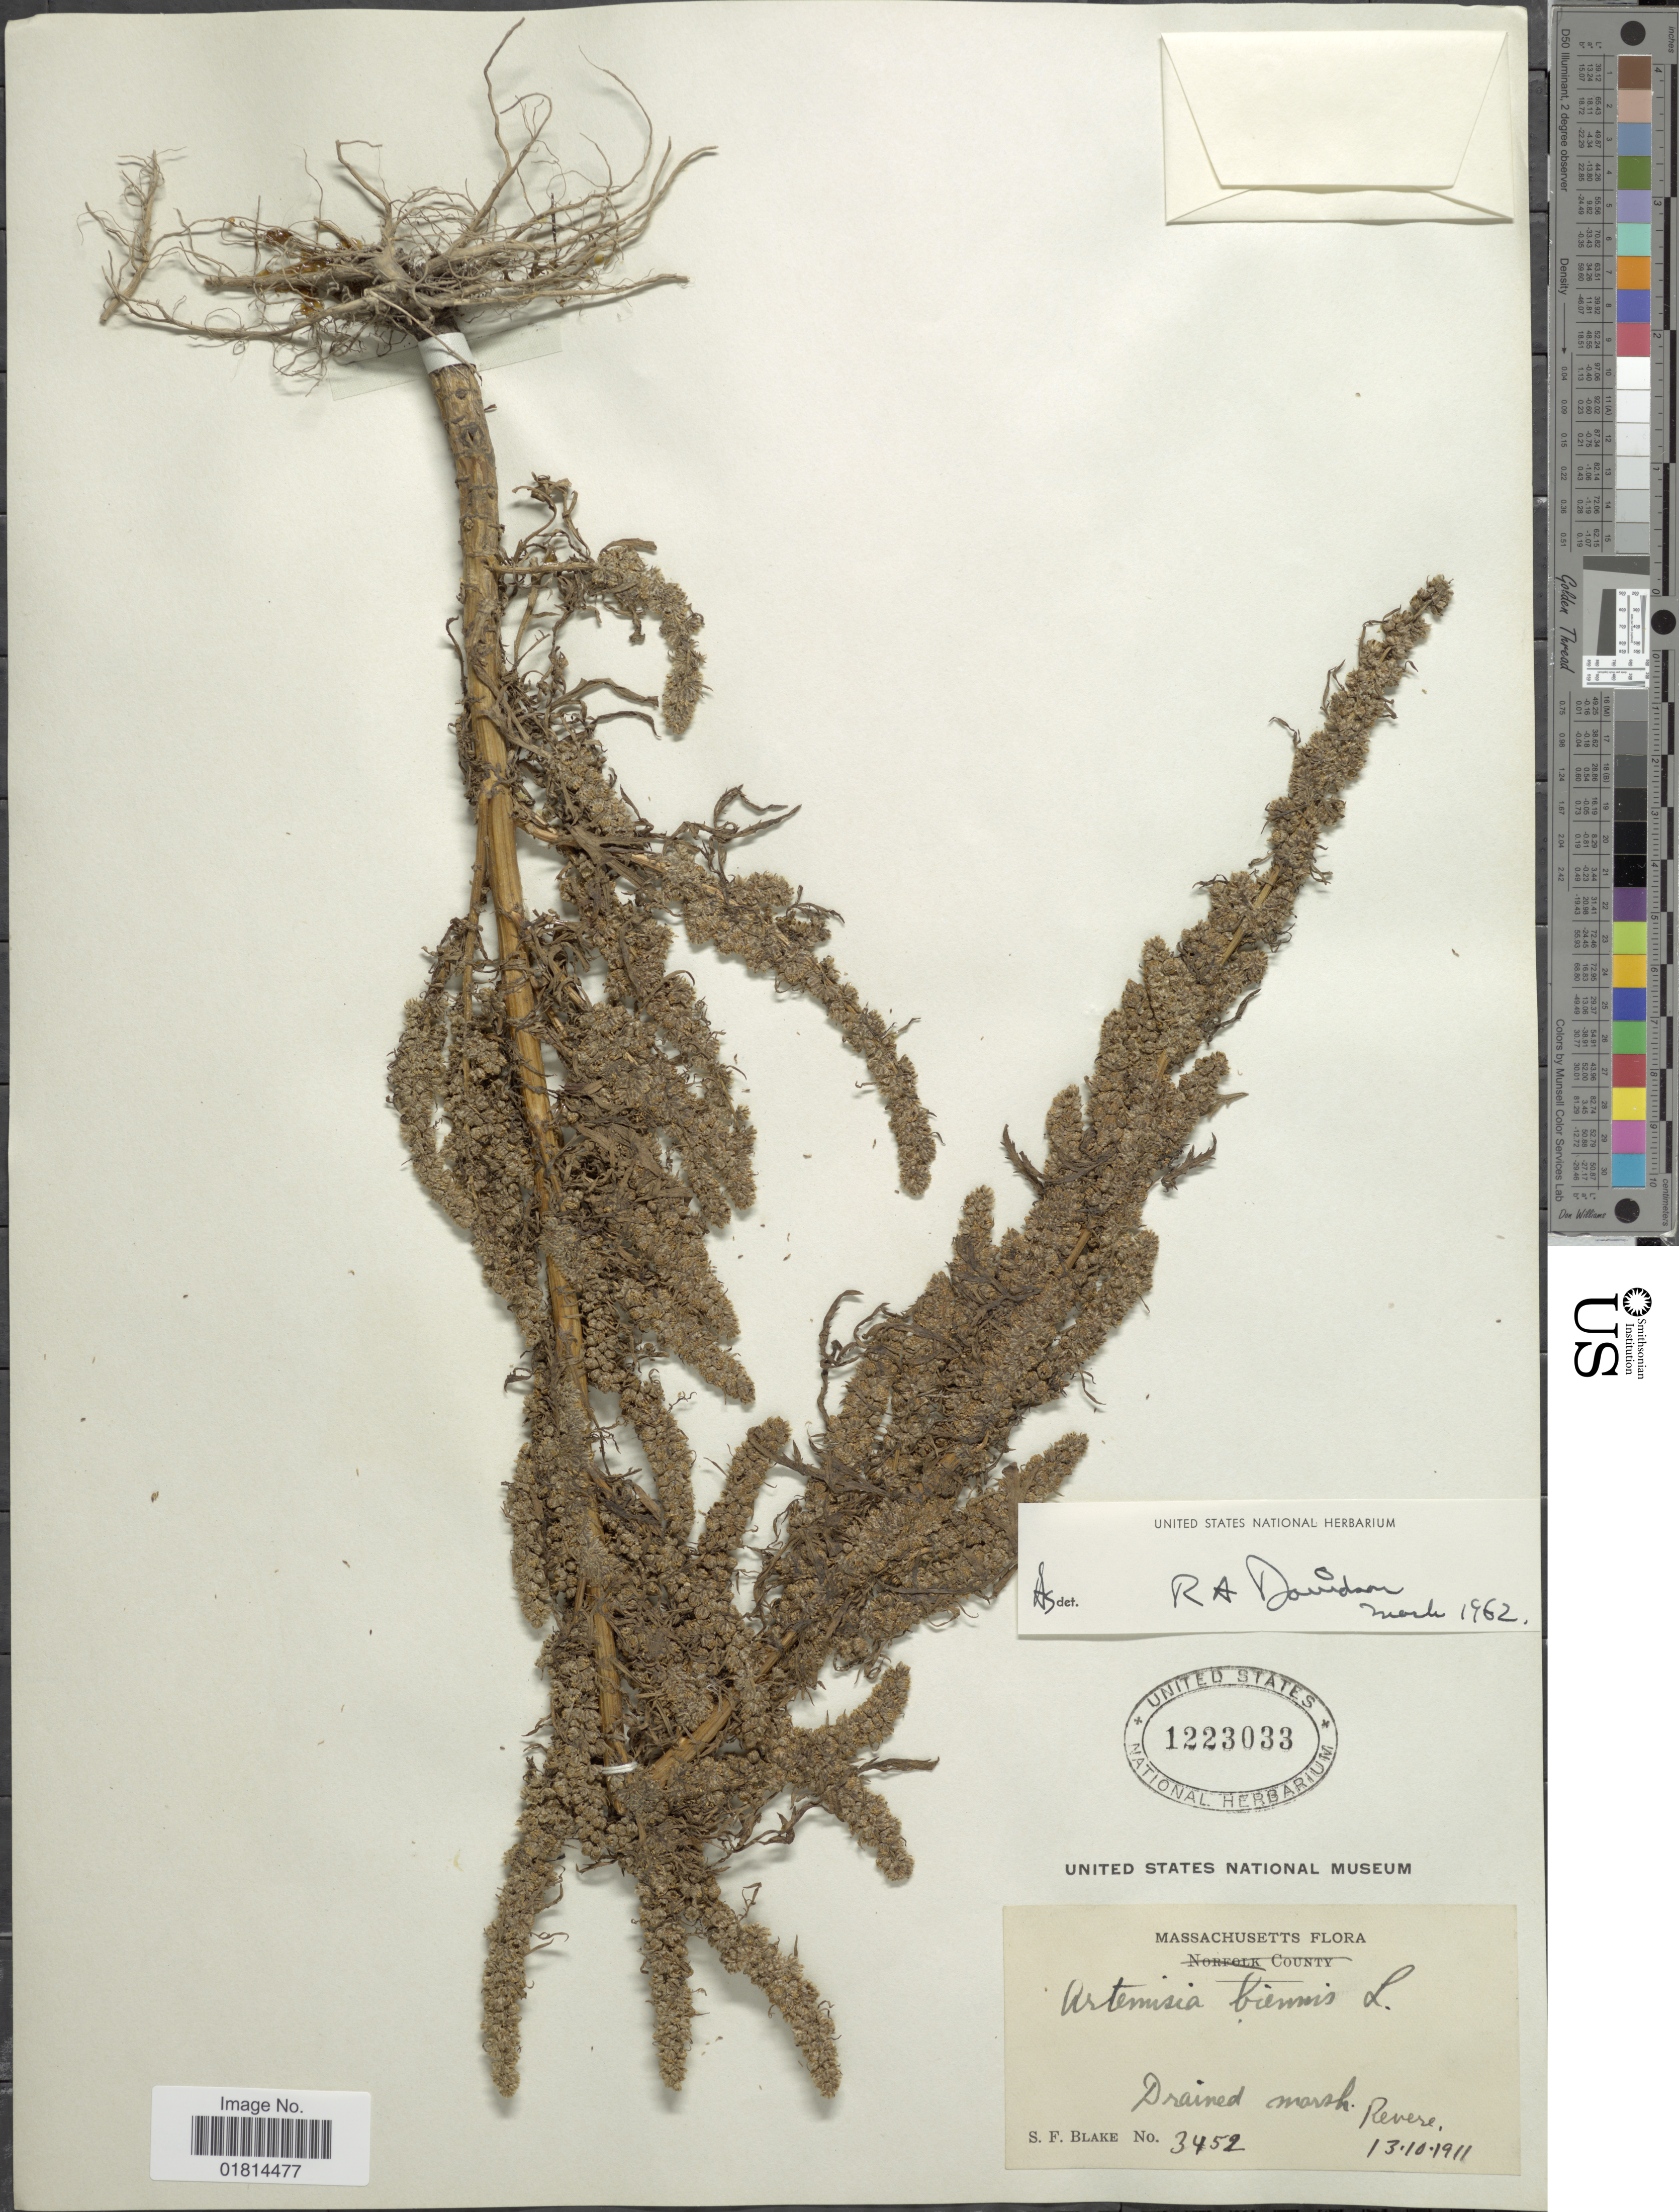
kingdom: Plantae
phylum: Tracheophyta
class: Magnoliopsida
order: Asterales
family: Asteraceae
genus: Artemisia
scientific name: Artemisia biennis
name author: Willd.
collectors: S. Blake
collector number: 3452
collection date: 1911-10-13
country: United States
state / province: Massachusetts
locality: Drained marsh, Revere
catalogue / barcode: US 1223033